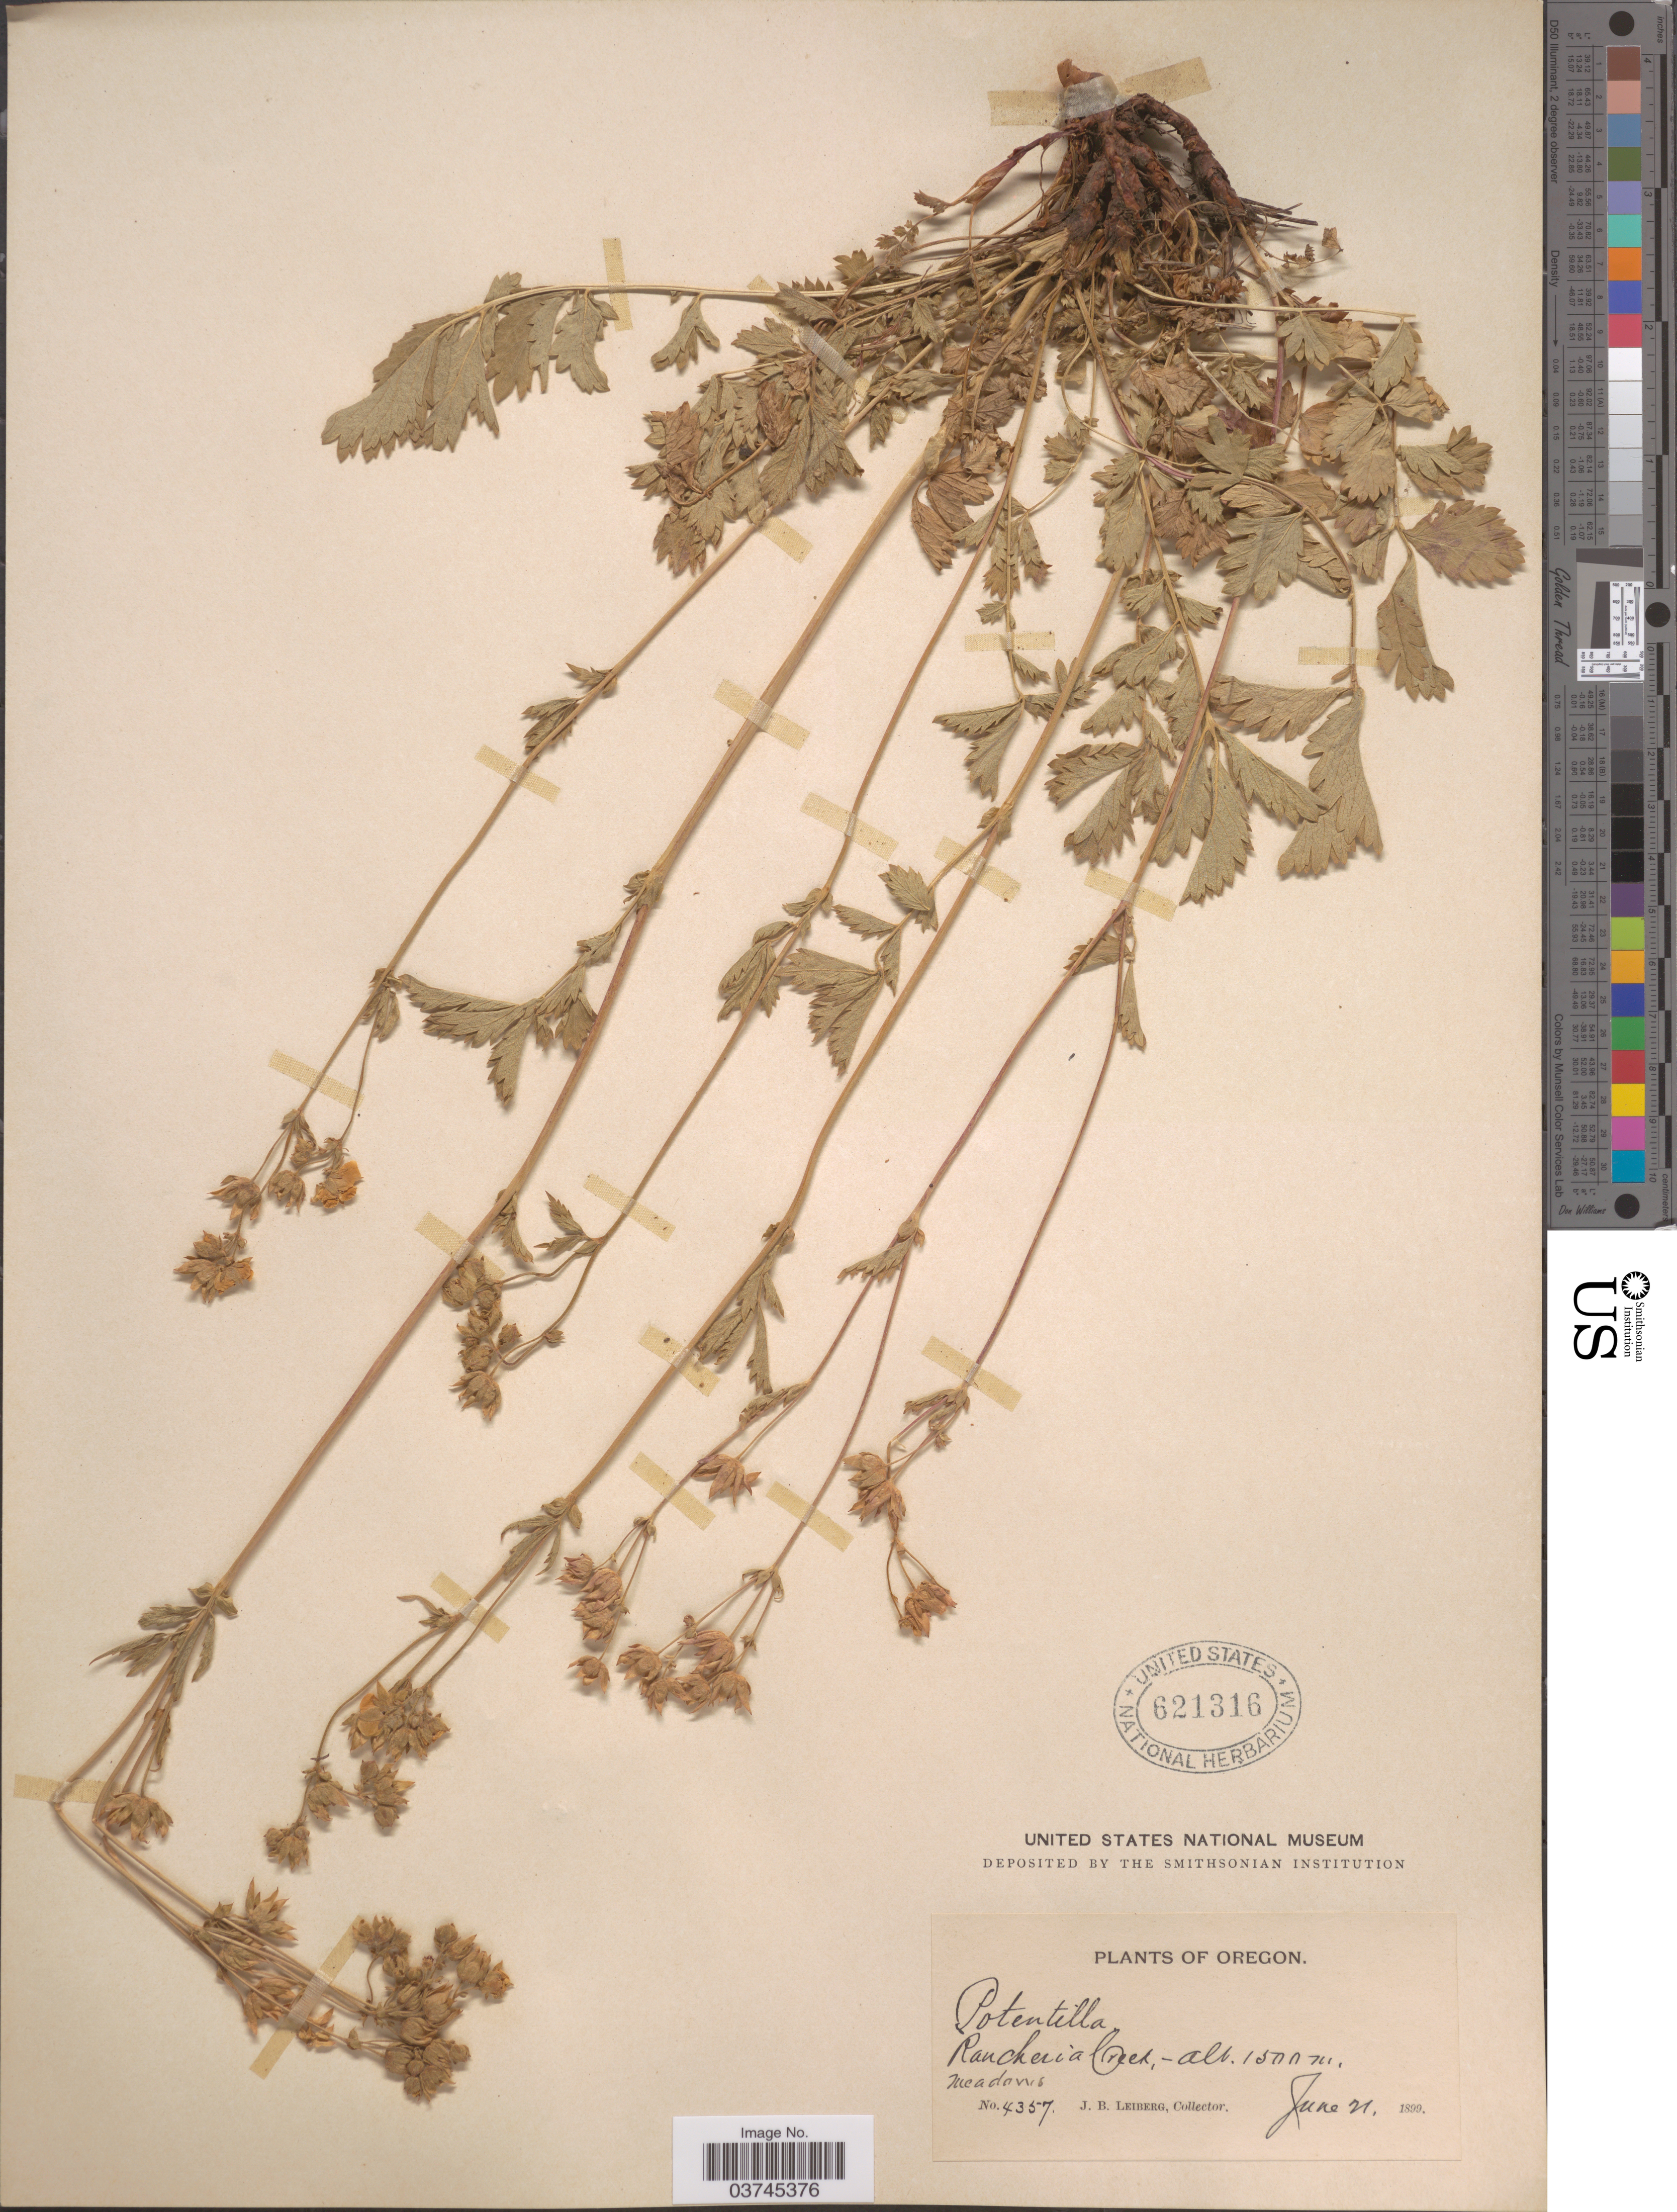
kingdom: Plantae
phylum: Tracheophyta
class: Magnoliopsida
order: Rosales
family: Rosaceae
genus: Drymocallis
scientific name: Drymocallis lactea var. lactea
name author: (Greene) Rydb.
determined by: Halse, R. R.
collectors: J. B. Leiberg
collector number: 4357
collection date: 1899-06-21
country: United States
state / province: Oregon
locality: Rancheria Creek.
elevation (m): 1500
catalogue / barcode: US 621316